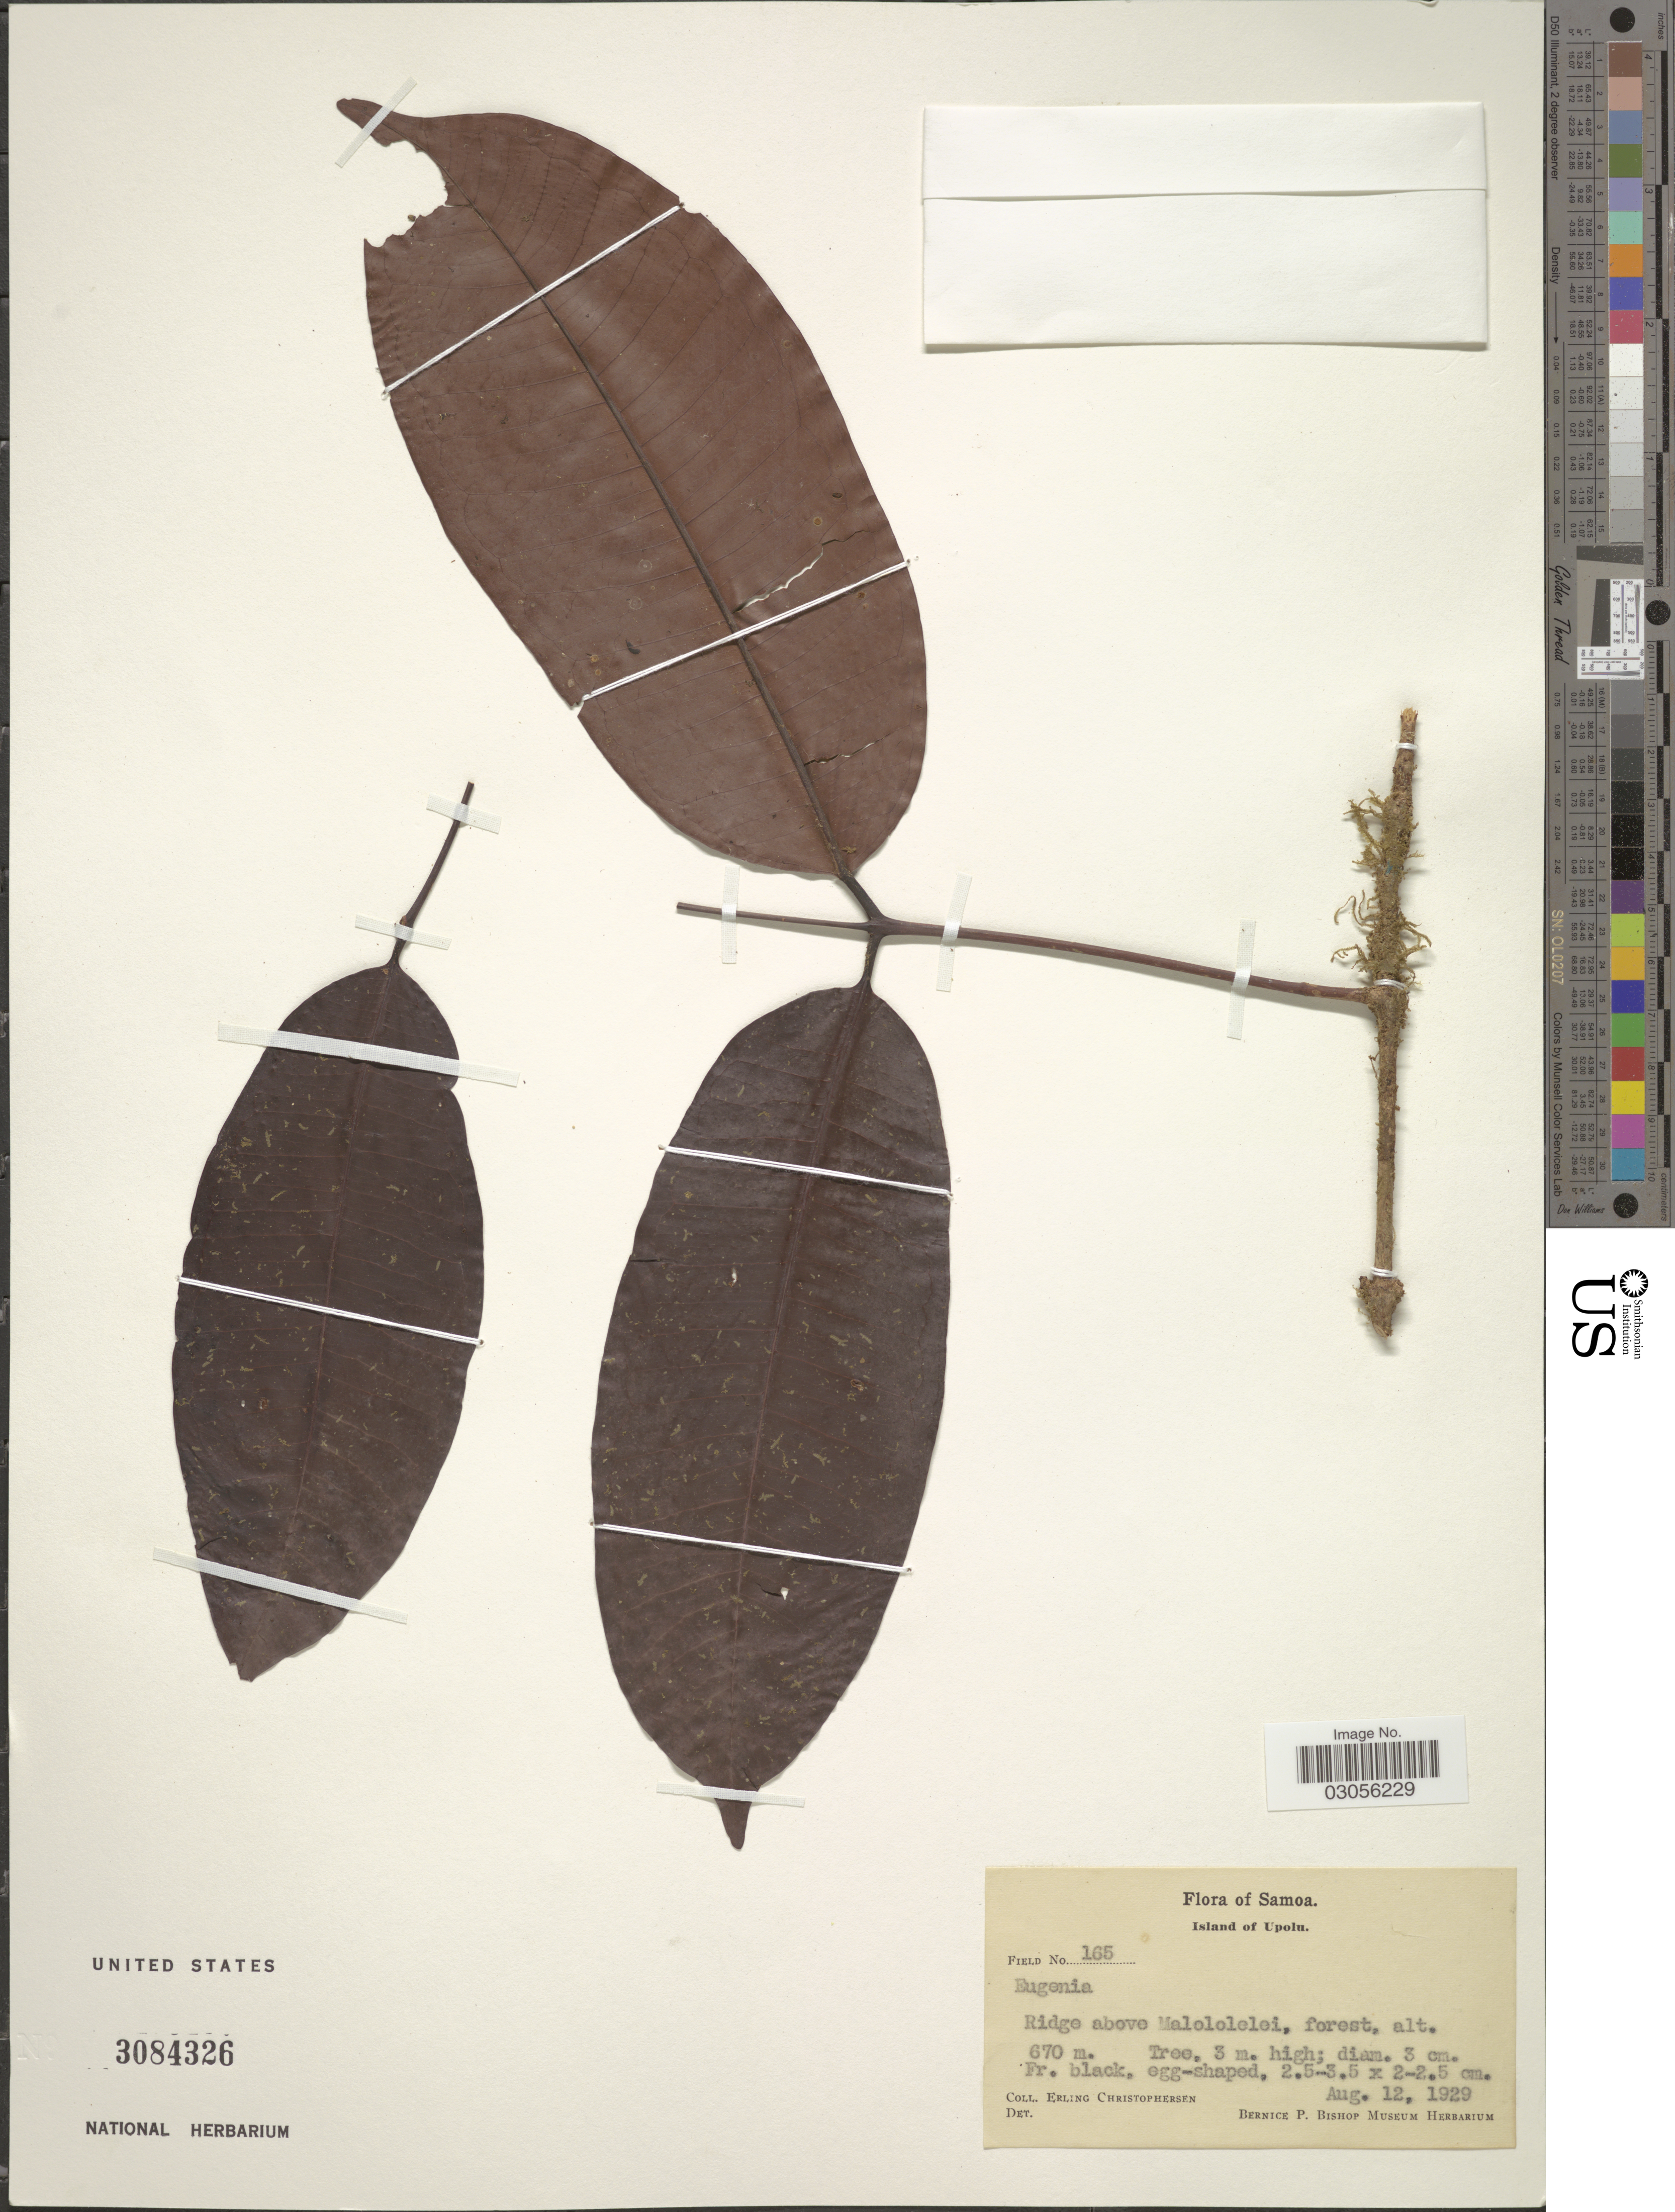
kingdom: Plantae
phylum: Tracheophyta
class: Magnoliopsida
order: Myrtales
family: Myrtaceae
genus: Eugenia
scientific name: Eugenia sp.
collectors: E. Christophersen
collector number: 165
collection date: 1929-08-12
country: Samoa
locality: Samoa. Island of Upolu. Ridge above Malololelei, forest.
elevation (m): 670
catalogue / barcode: US 3084326